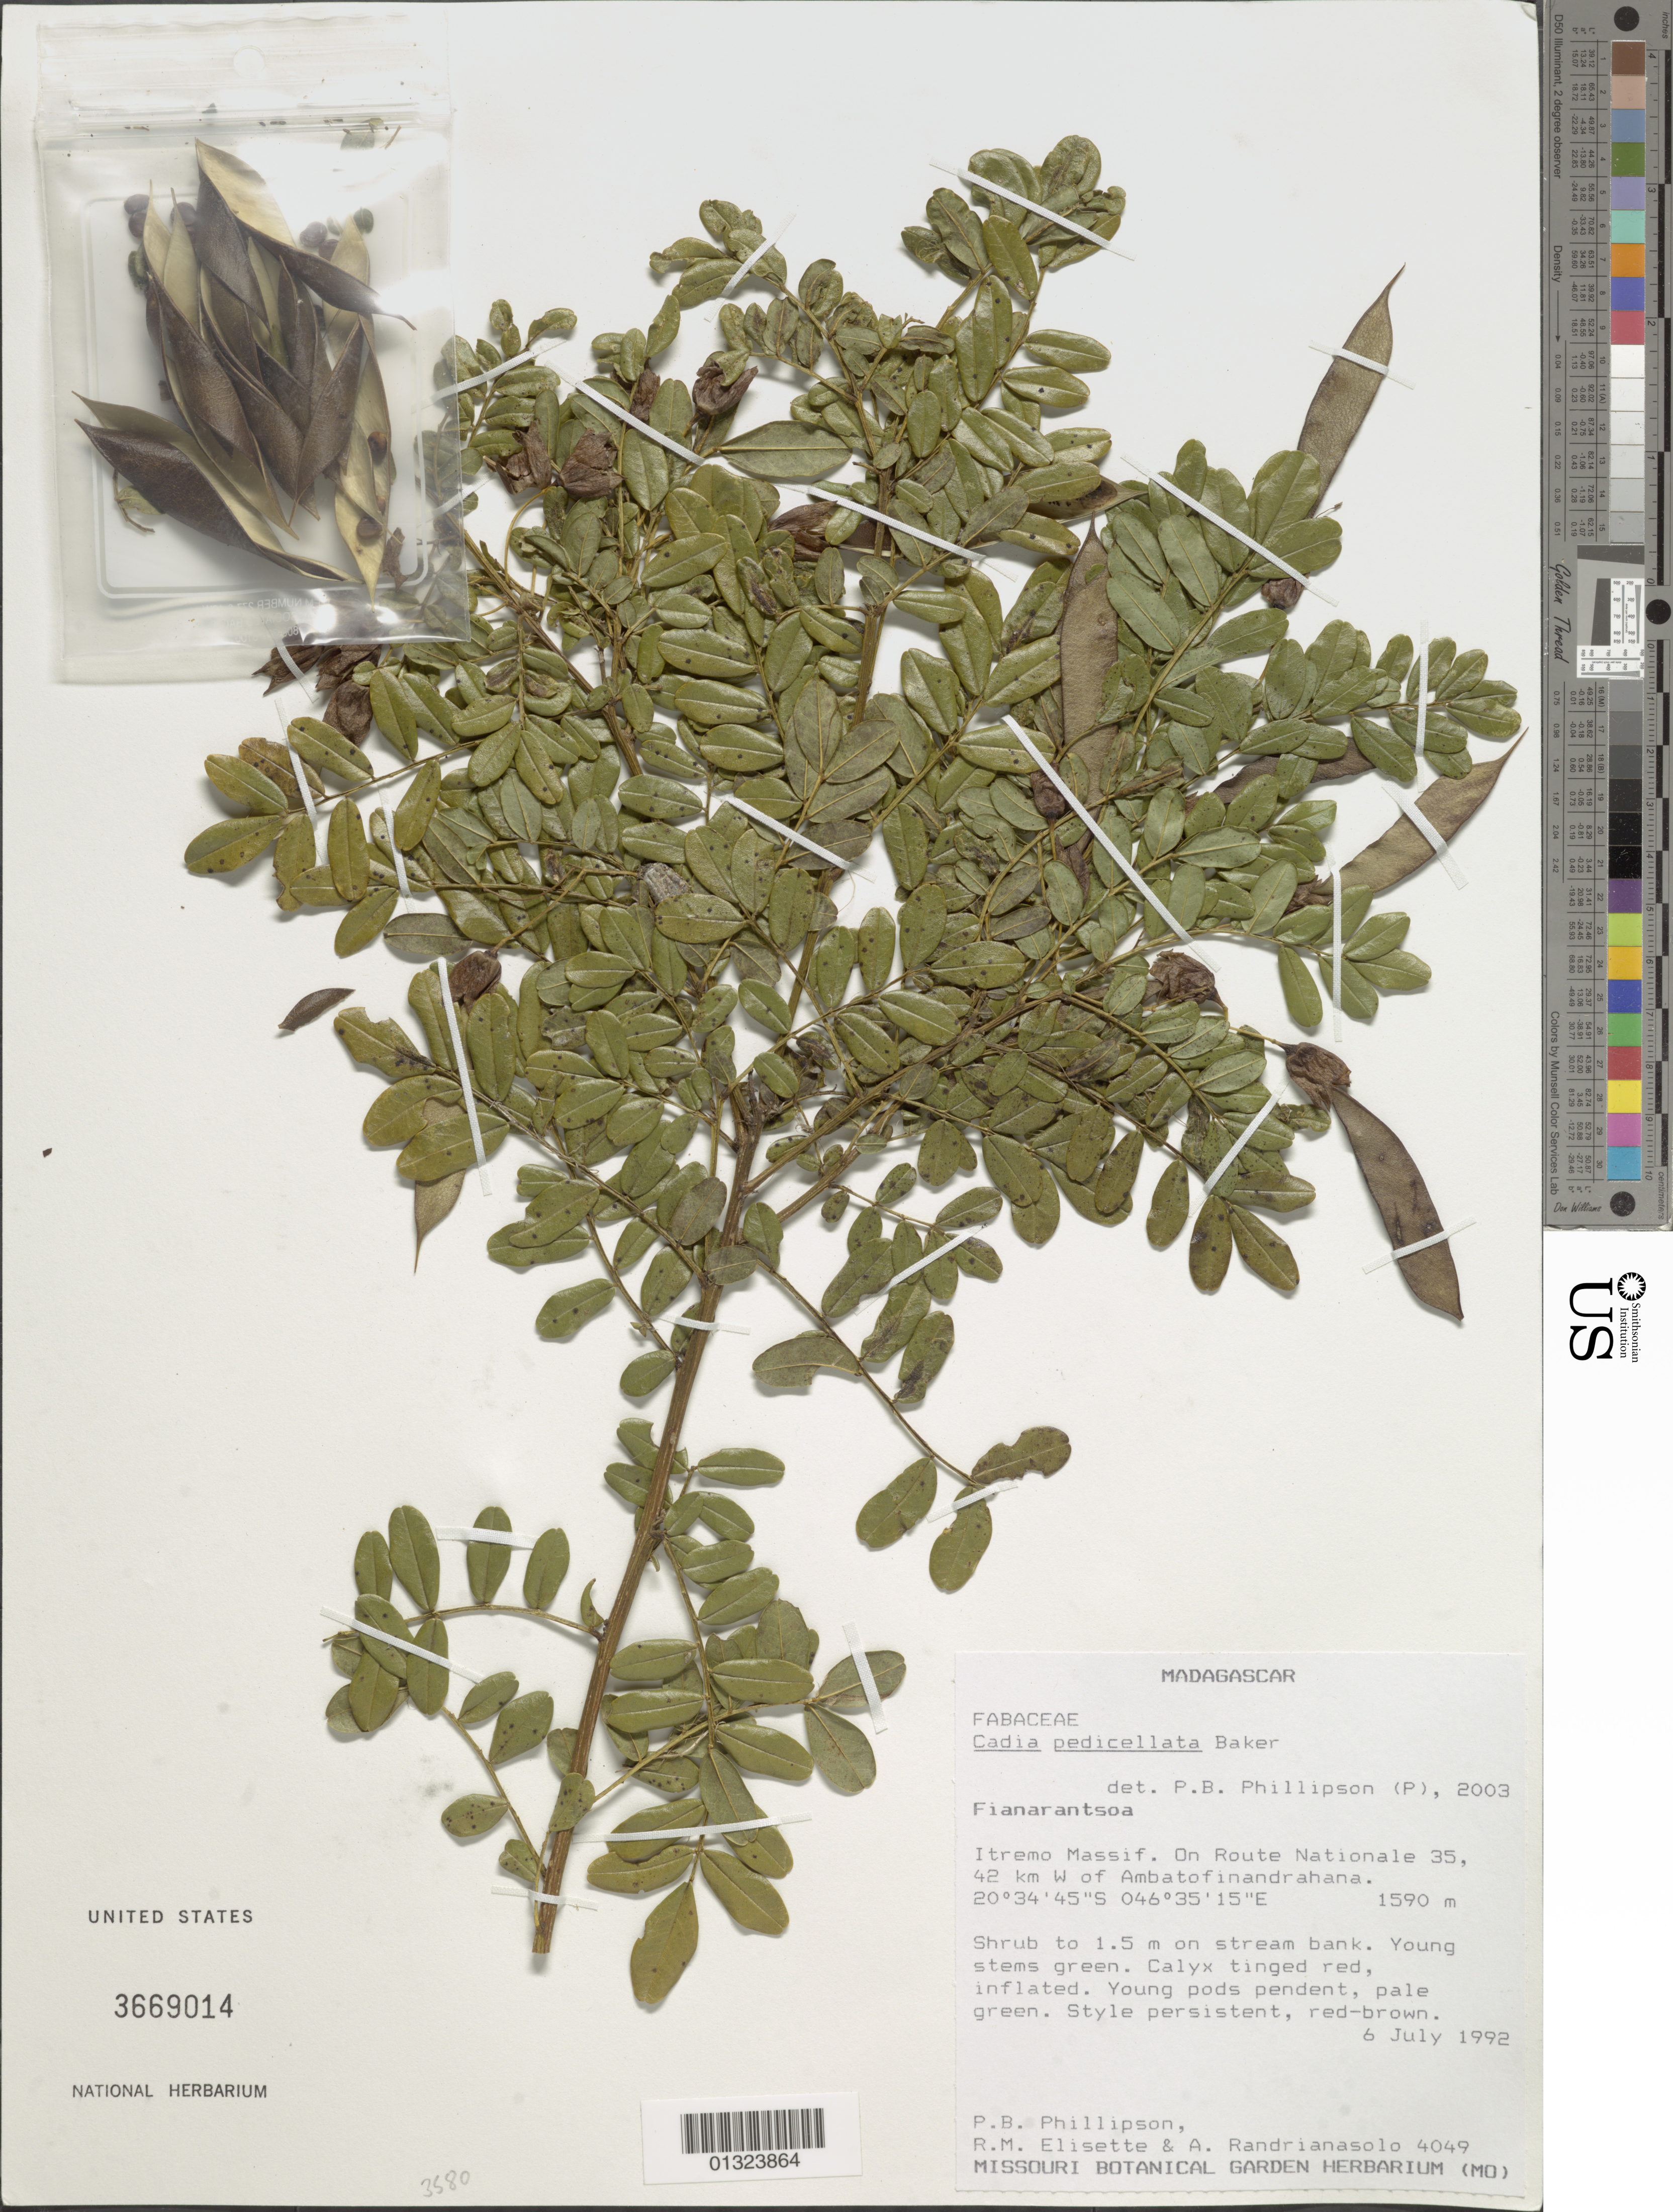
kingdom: Plantae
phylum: Tracheophyta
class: Magnoliopsida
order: Fabales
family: Fabaceae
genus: Cadia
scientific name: Cadia pedicellata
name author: Baker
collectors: P. B. Phillipson & et al.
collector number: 4049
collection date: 1992-07-06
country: Madagascar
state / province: Amoron'i Mania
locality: On Route Nationale 35, 42 km W of Ambatofinandrahana.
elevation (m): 1590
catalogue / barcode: US 3669014